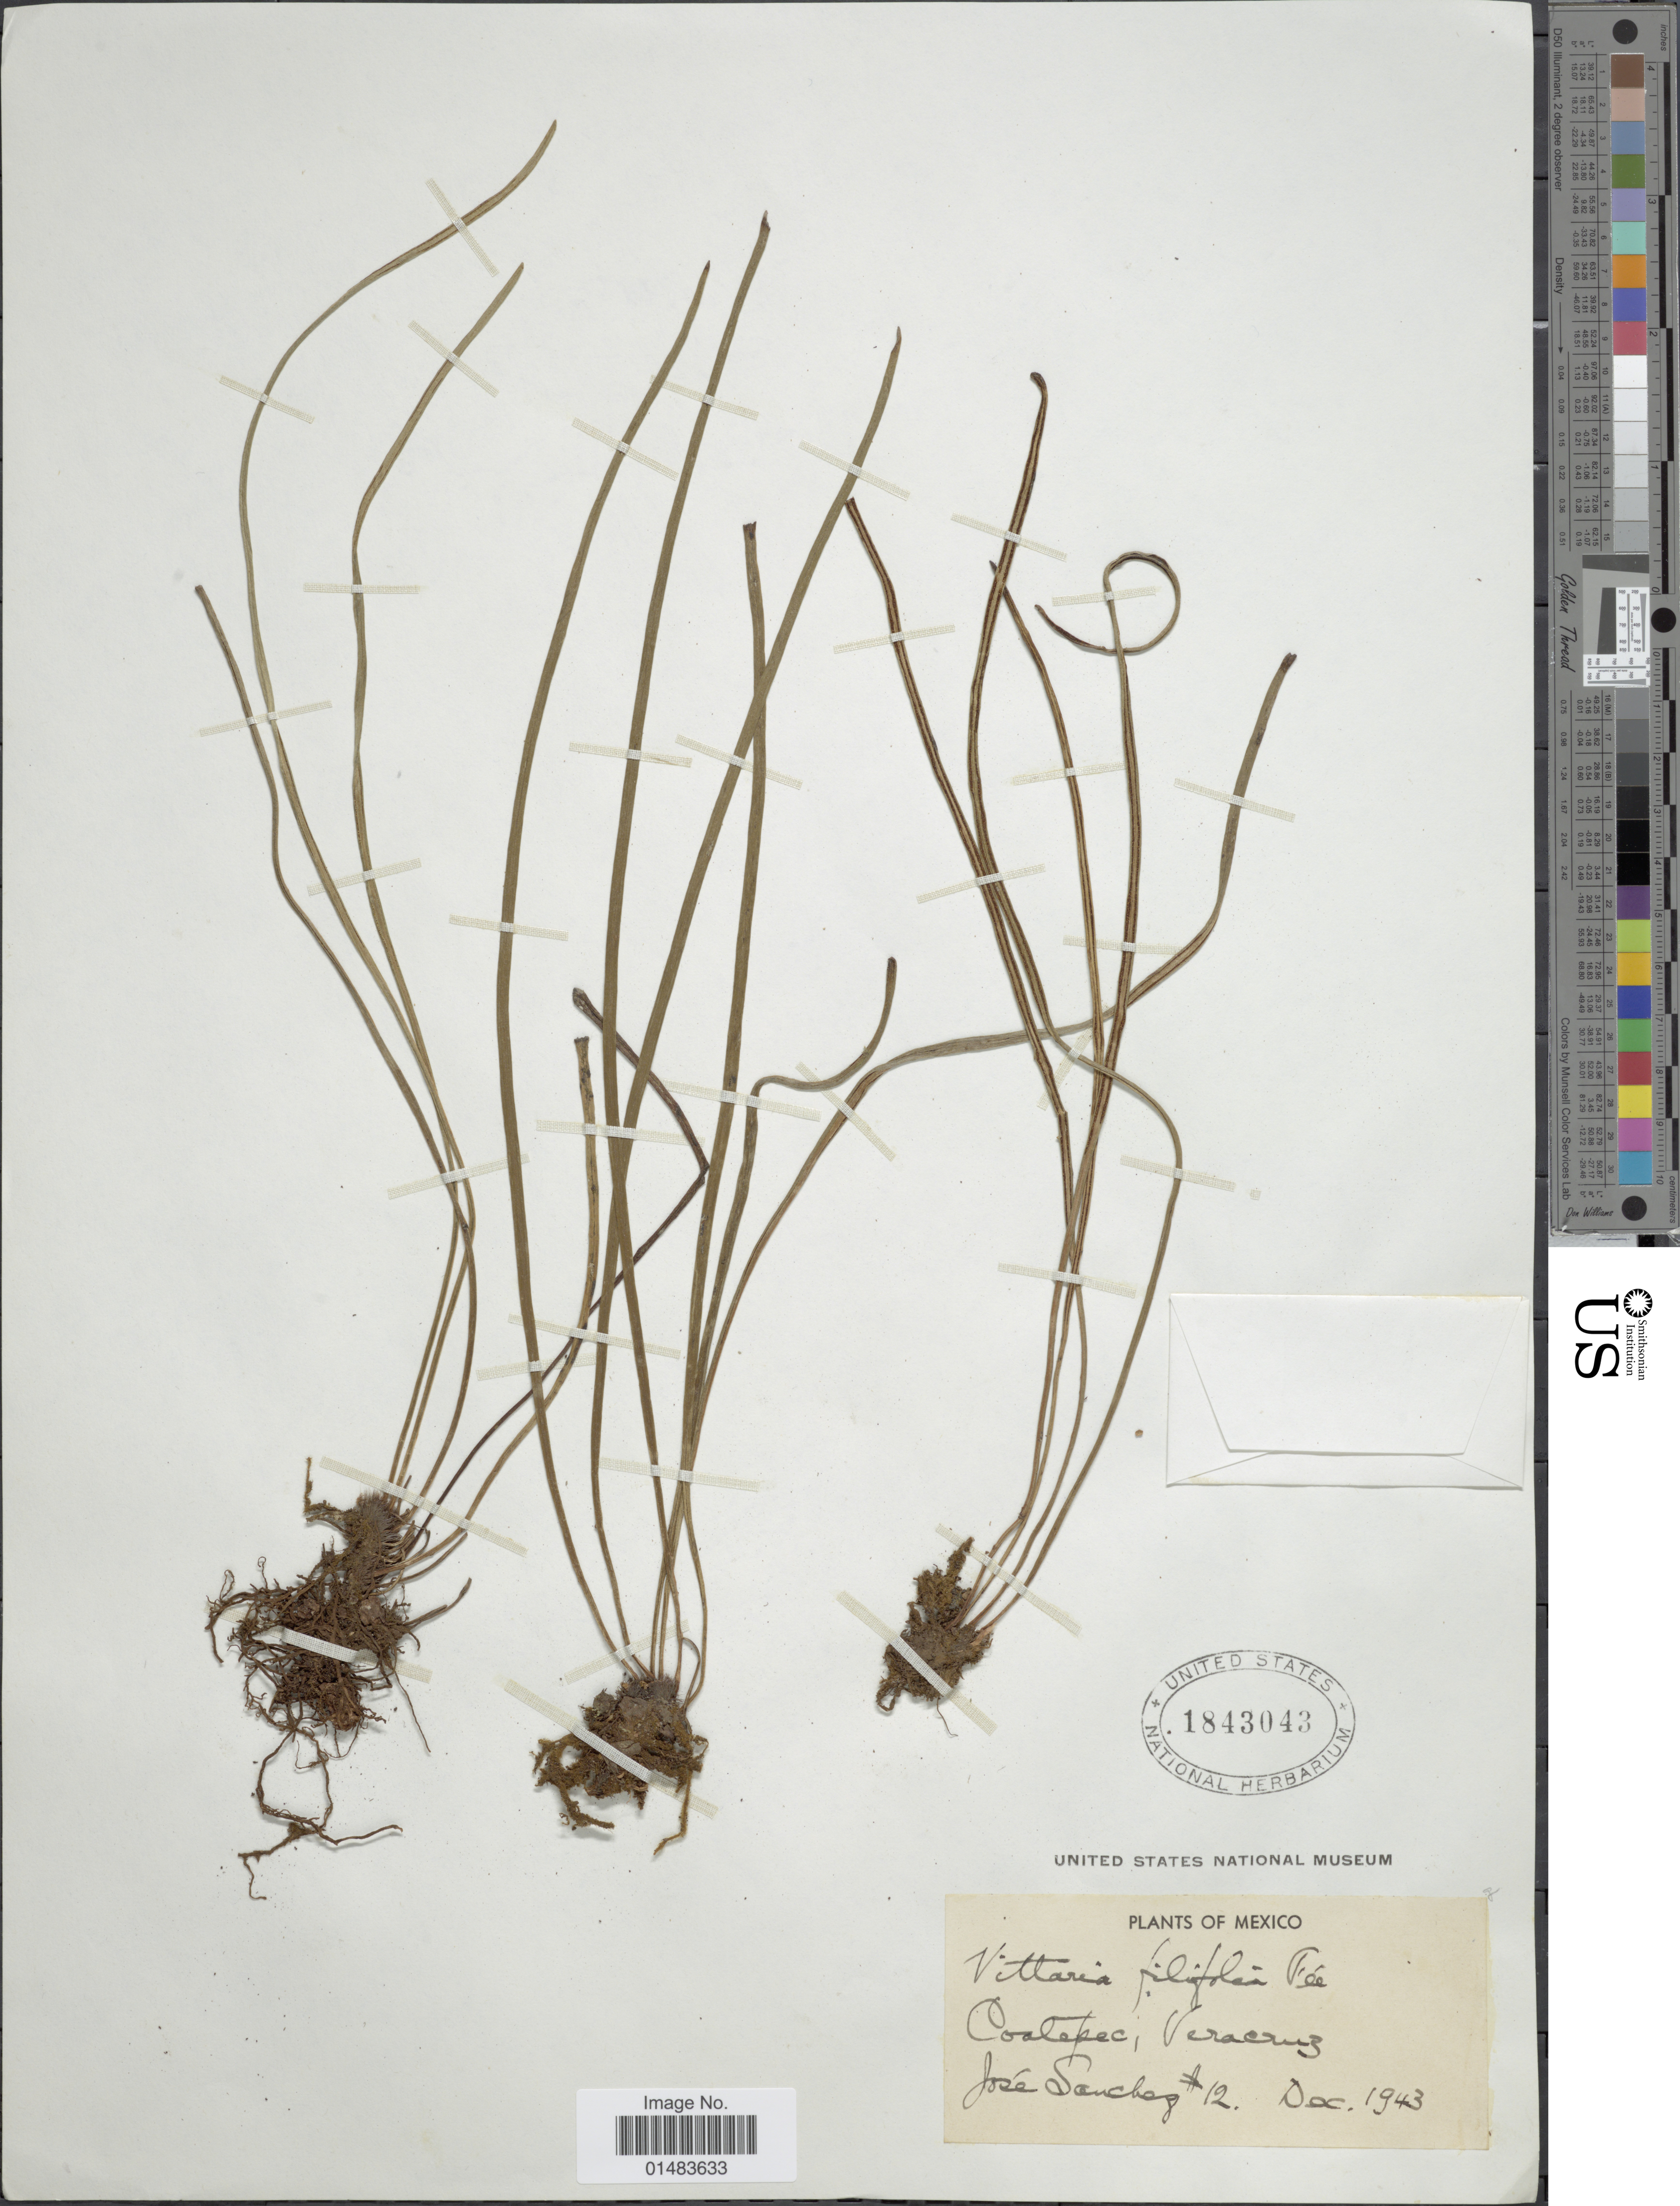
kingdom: Plantae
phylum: Tracheophyta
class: Polypodiopsida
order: Polypodiales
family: Pteridaceae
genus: Vittaria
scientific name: Vittaria graminifolia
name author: Kaulf.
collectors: J. Sánchez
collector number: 12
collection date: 1943-12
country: Mexico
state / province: Veracruz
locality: Mexico, Coatepec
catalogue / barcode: US 1843043